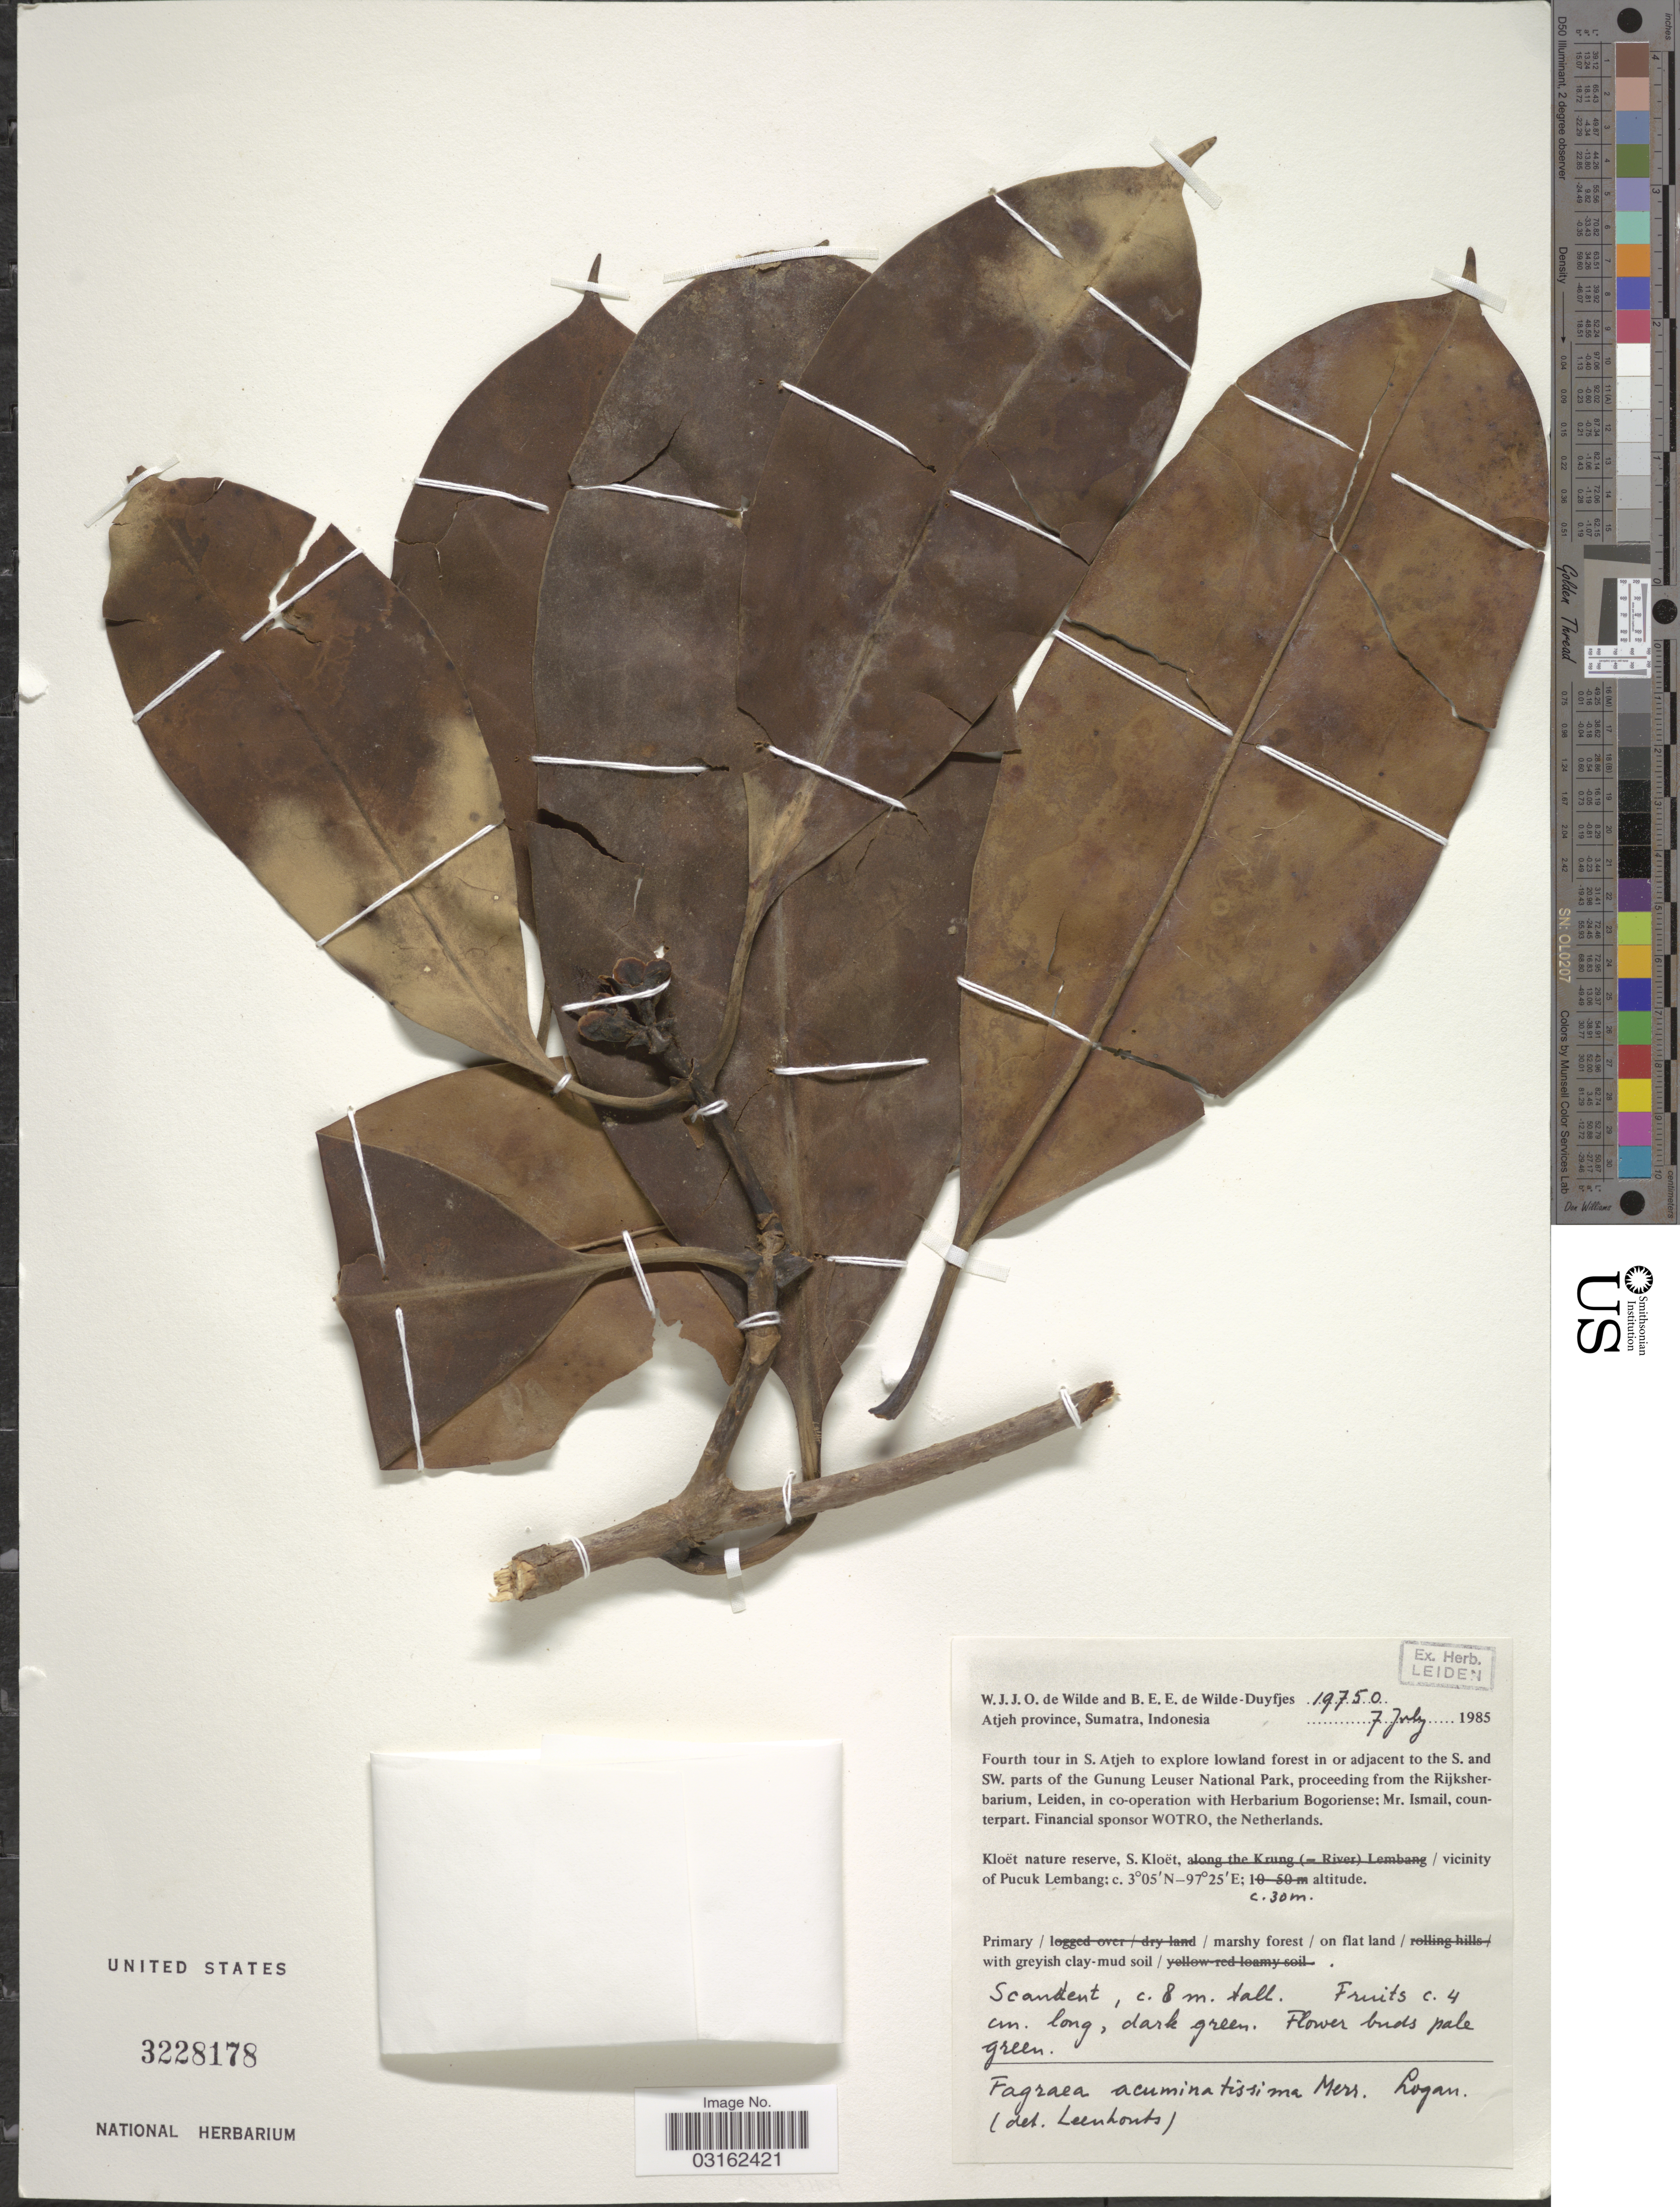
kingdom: Plantae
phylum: Tracheophyta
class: Magnoliopsida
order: Gentianales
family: Gentianaceae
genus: Fagraea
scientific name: Fagraea acuminatissima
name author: Merr.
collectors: W. J. de Wilde & B. E. de Wilde-Duyfjes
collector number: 19750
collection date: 1985-07-07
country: Indonesia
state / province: Sumatra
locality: Atjeh province, Sumatra, Fourth tour in S. Atjeh to explore lowland forest in or adjacent to the S. and SW. parts of the Gunung Leuser National Park, Kloët nature reserve, S.Kloët, /vicinity of Pucuk Lembang.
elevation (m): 30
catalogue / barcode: US 3228178